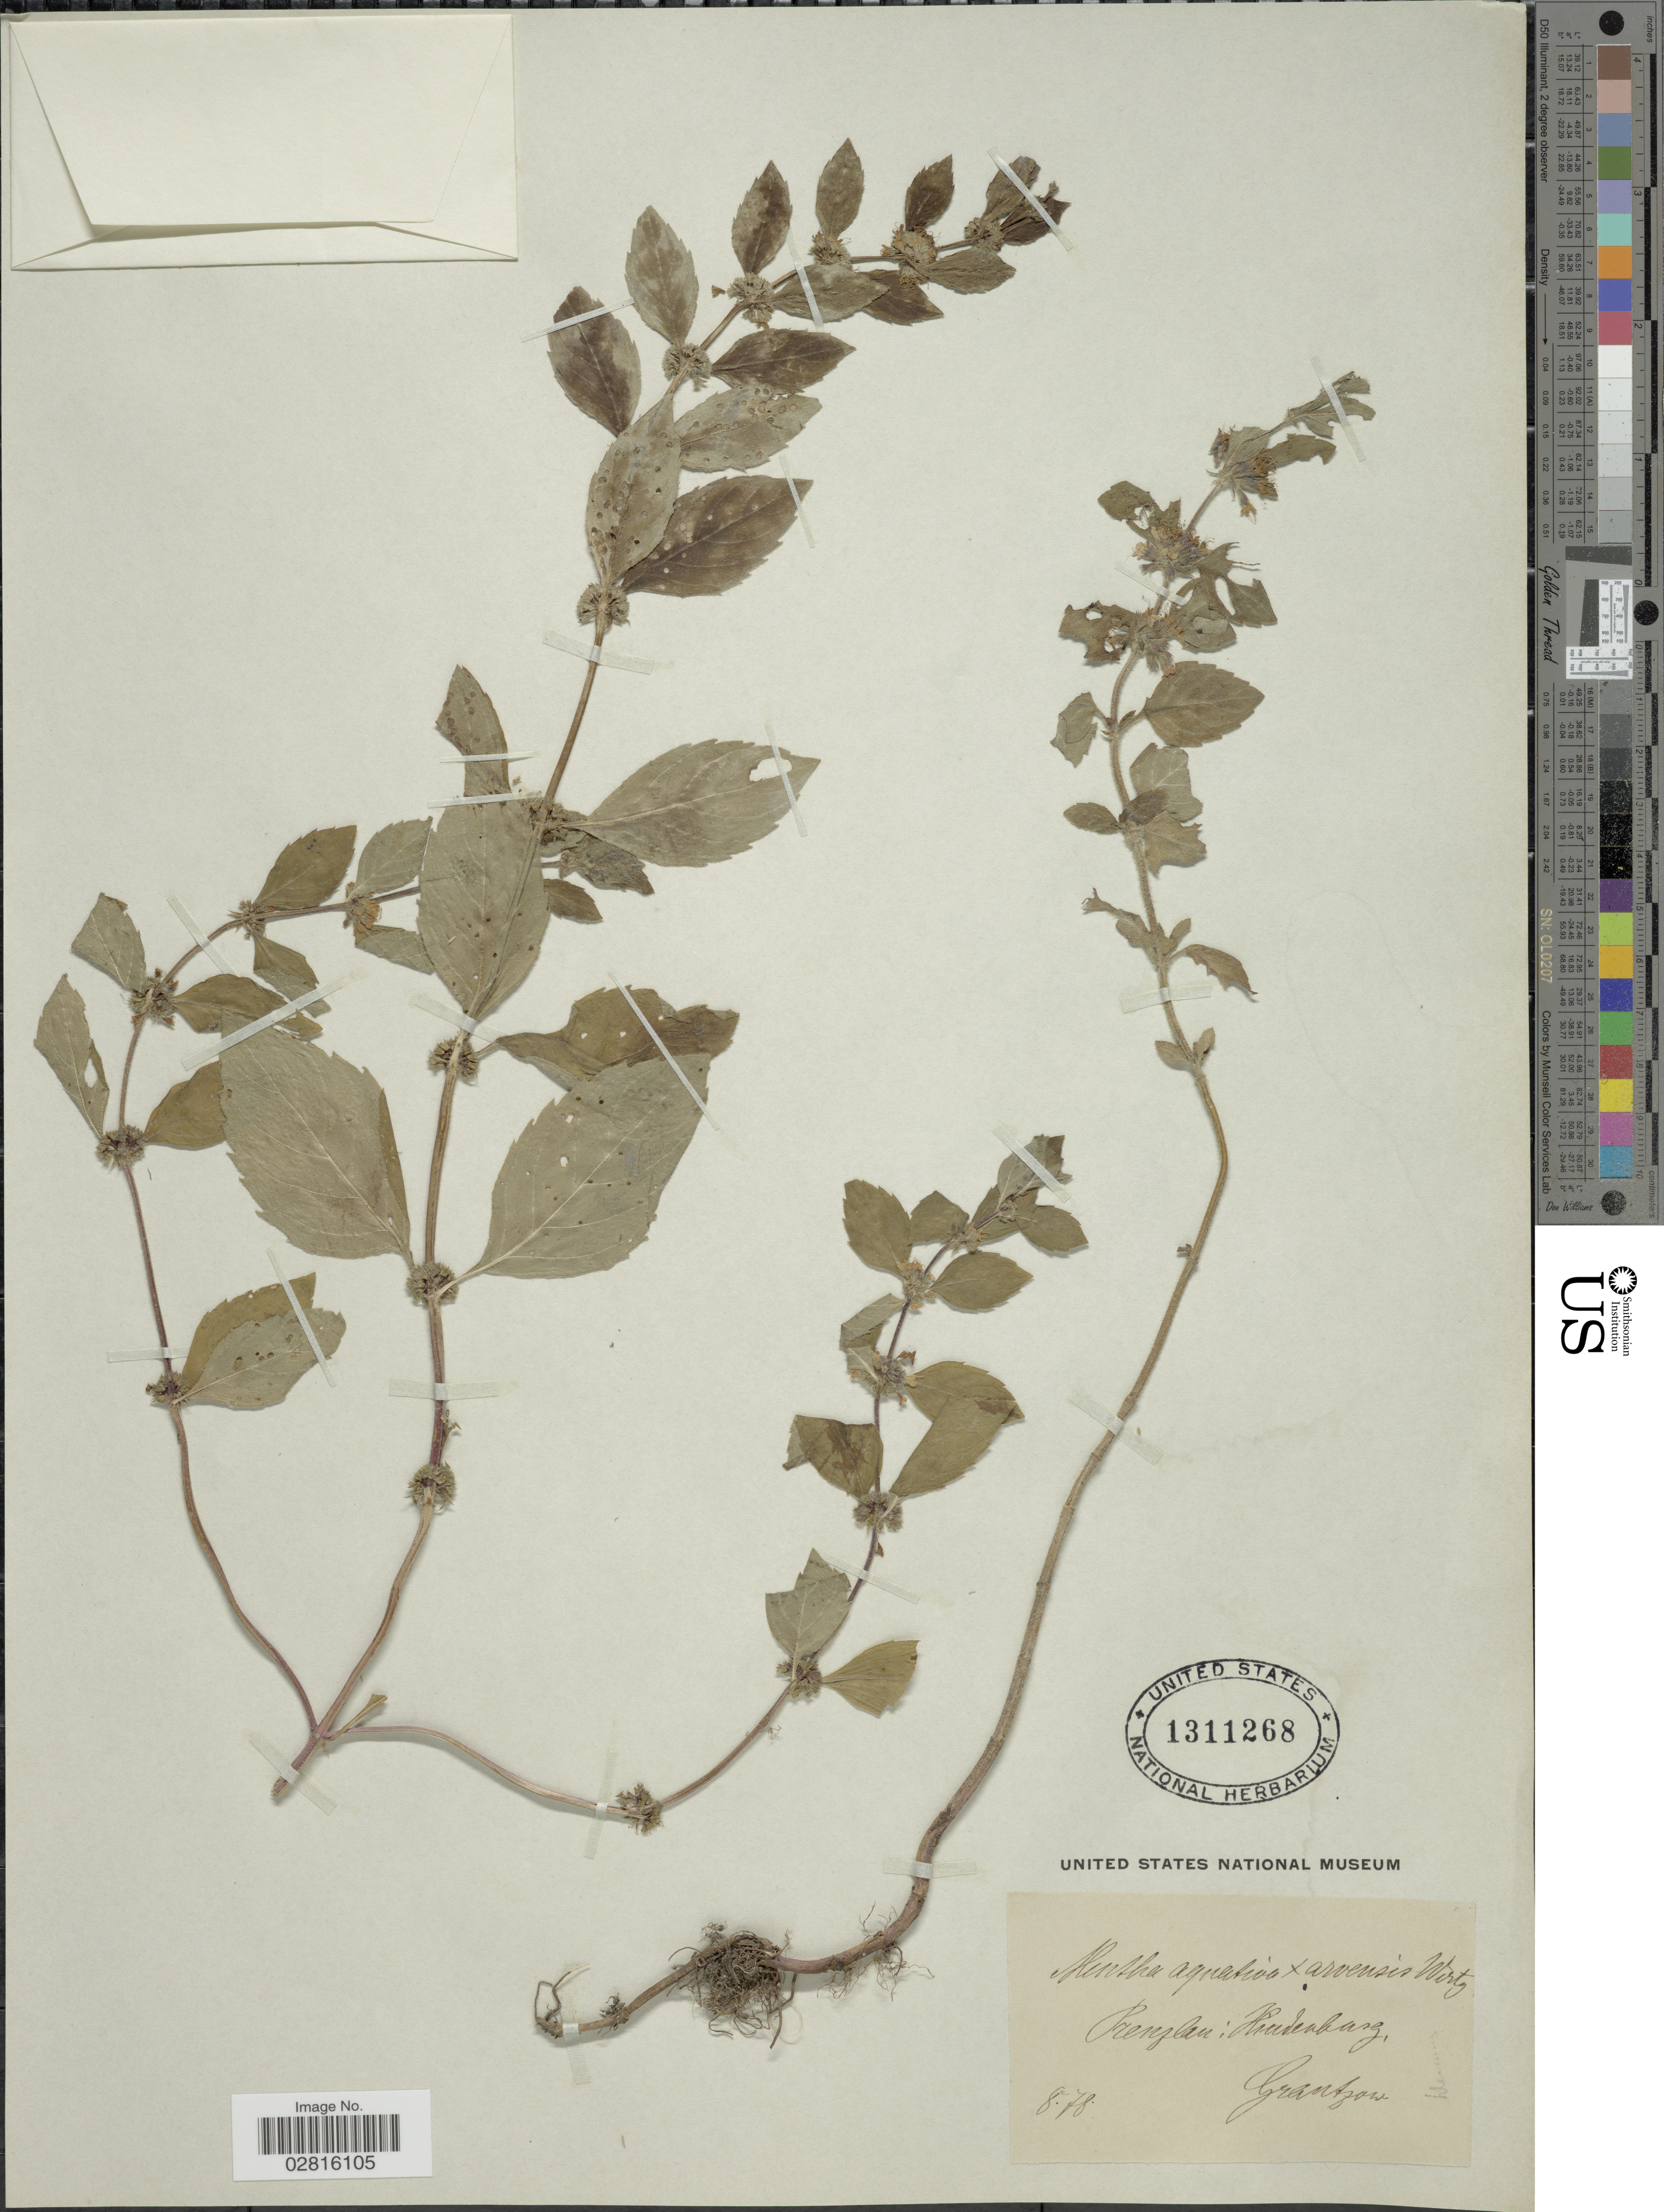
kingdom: Plantae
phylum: Tracheophyta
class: Magnoliopsida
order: Lamiales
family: Lamiaceae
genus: Mentha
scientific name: Mentha aquatica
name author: L.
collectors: Grantzow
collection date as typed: Transcribed d/m/y: /8/78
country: Germany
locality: Prenzlau: Hindenburg.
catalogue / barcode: US 1311268